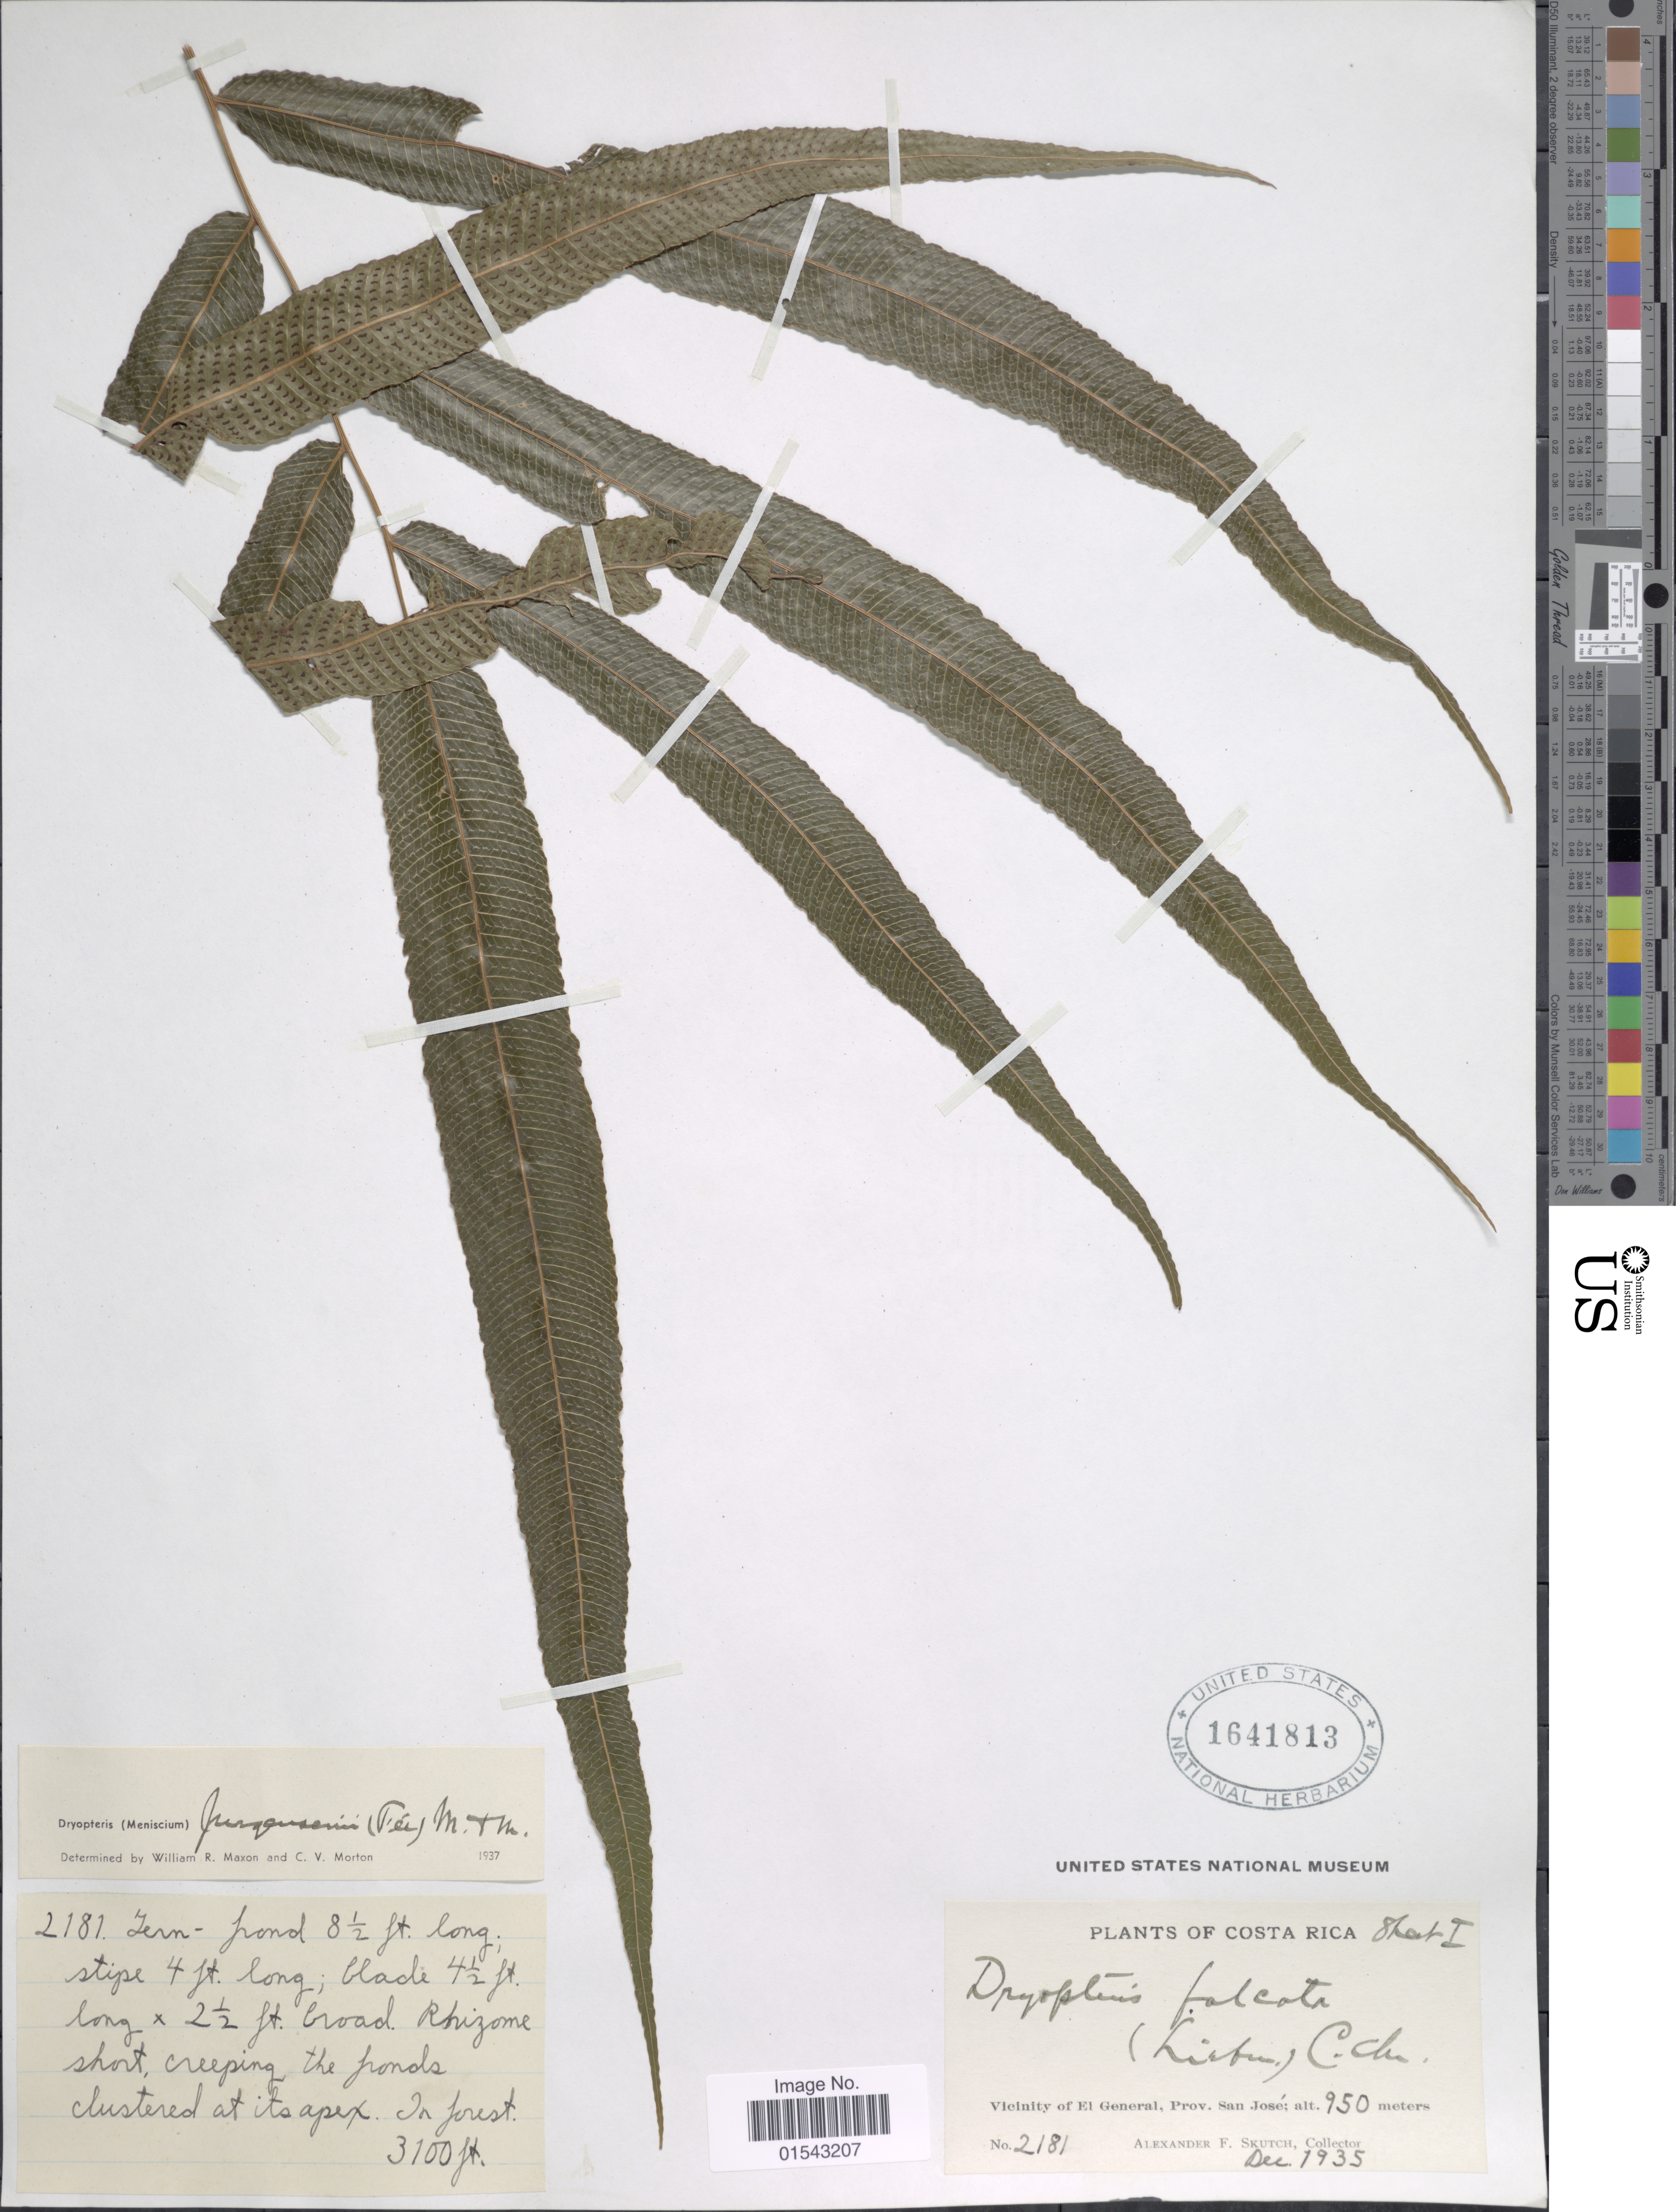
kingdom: Plantae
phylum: Tracheophyta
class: Polypodiopsida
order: Polypodiales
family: Thelypteridaceae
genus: Meniscium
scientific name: Meniscium falcatum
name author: Liebm.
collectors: A. F. Skutch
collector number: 2181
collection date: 1935-12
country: Costa Rica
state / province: San José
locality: Vicinity of El General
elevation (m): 950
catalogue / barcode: US 1641813